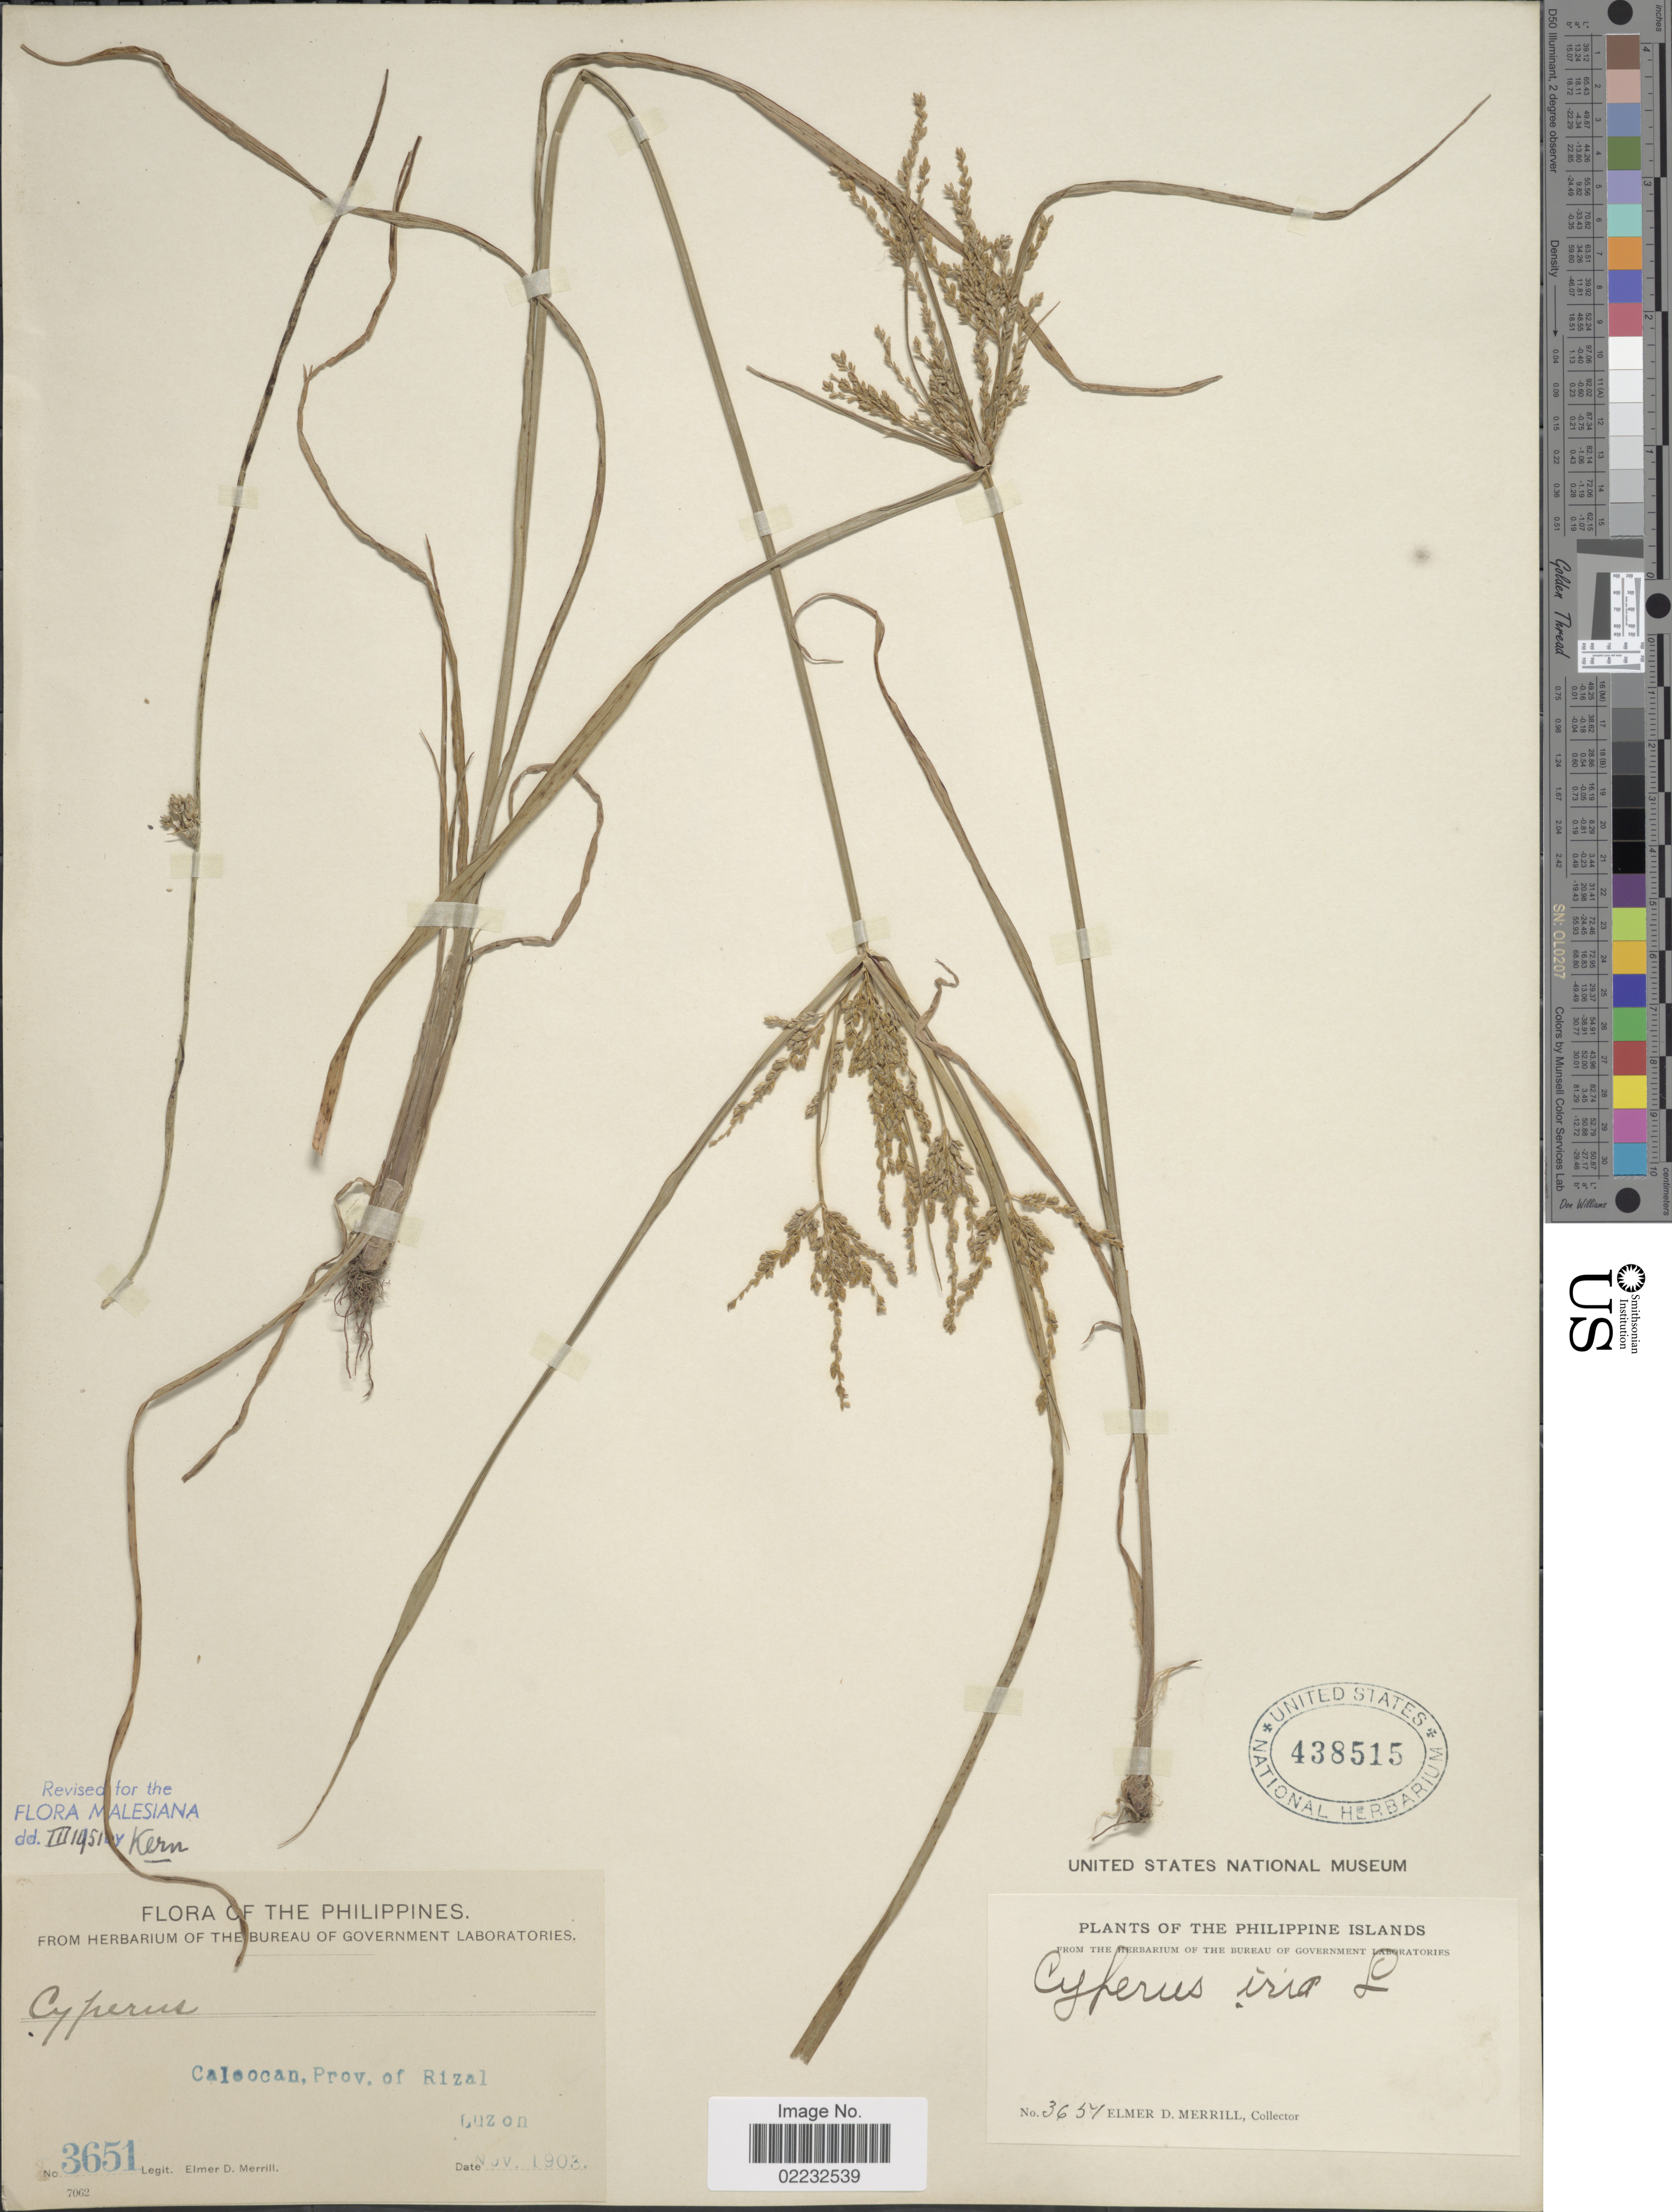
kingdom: Plantae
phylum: Tracheophyta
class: Liliopsida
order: Poales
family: Cyperaceae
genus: Cyperus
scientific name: Cyperus iria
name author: L.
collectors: E. D. Merrill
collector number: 3651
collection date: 1903-11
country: Philippines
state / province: Calabarzon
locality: Caloocan, Prov. of Rizal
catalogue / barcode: US 438515